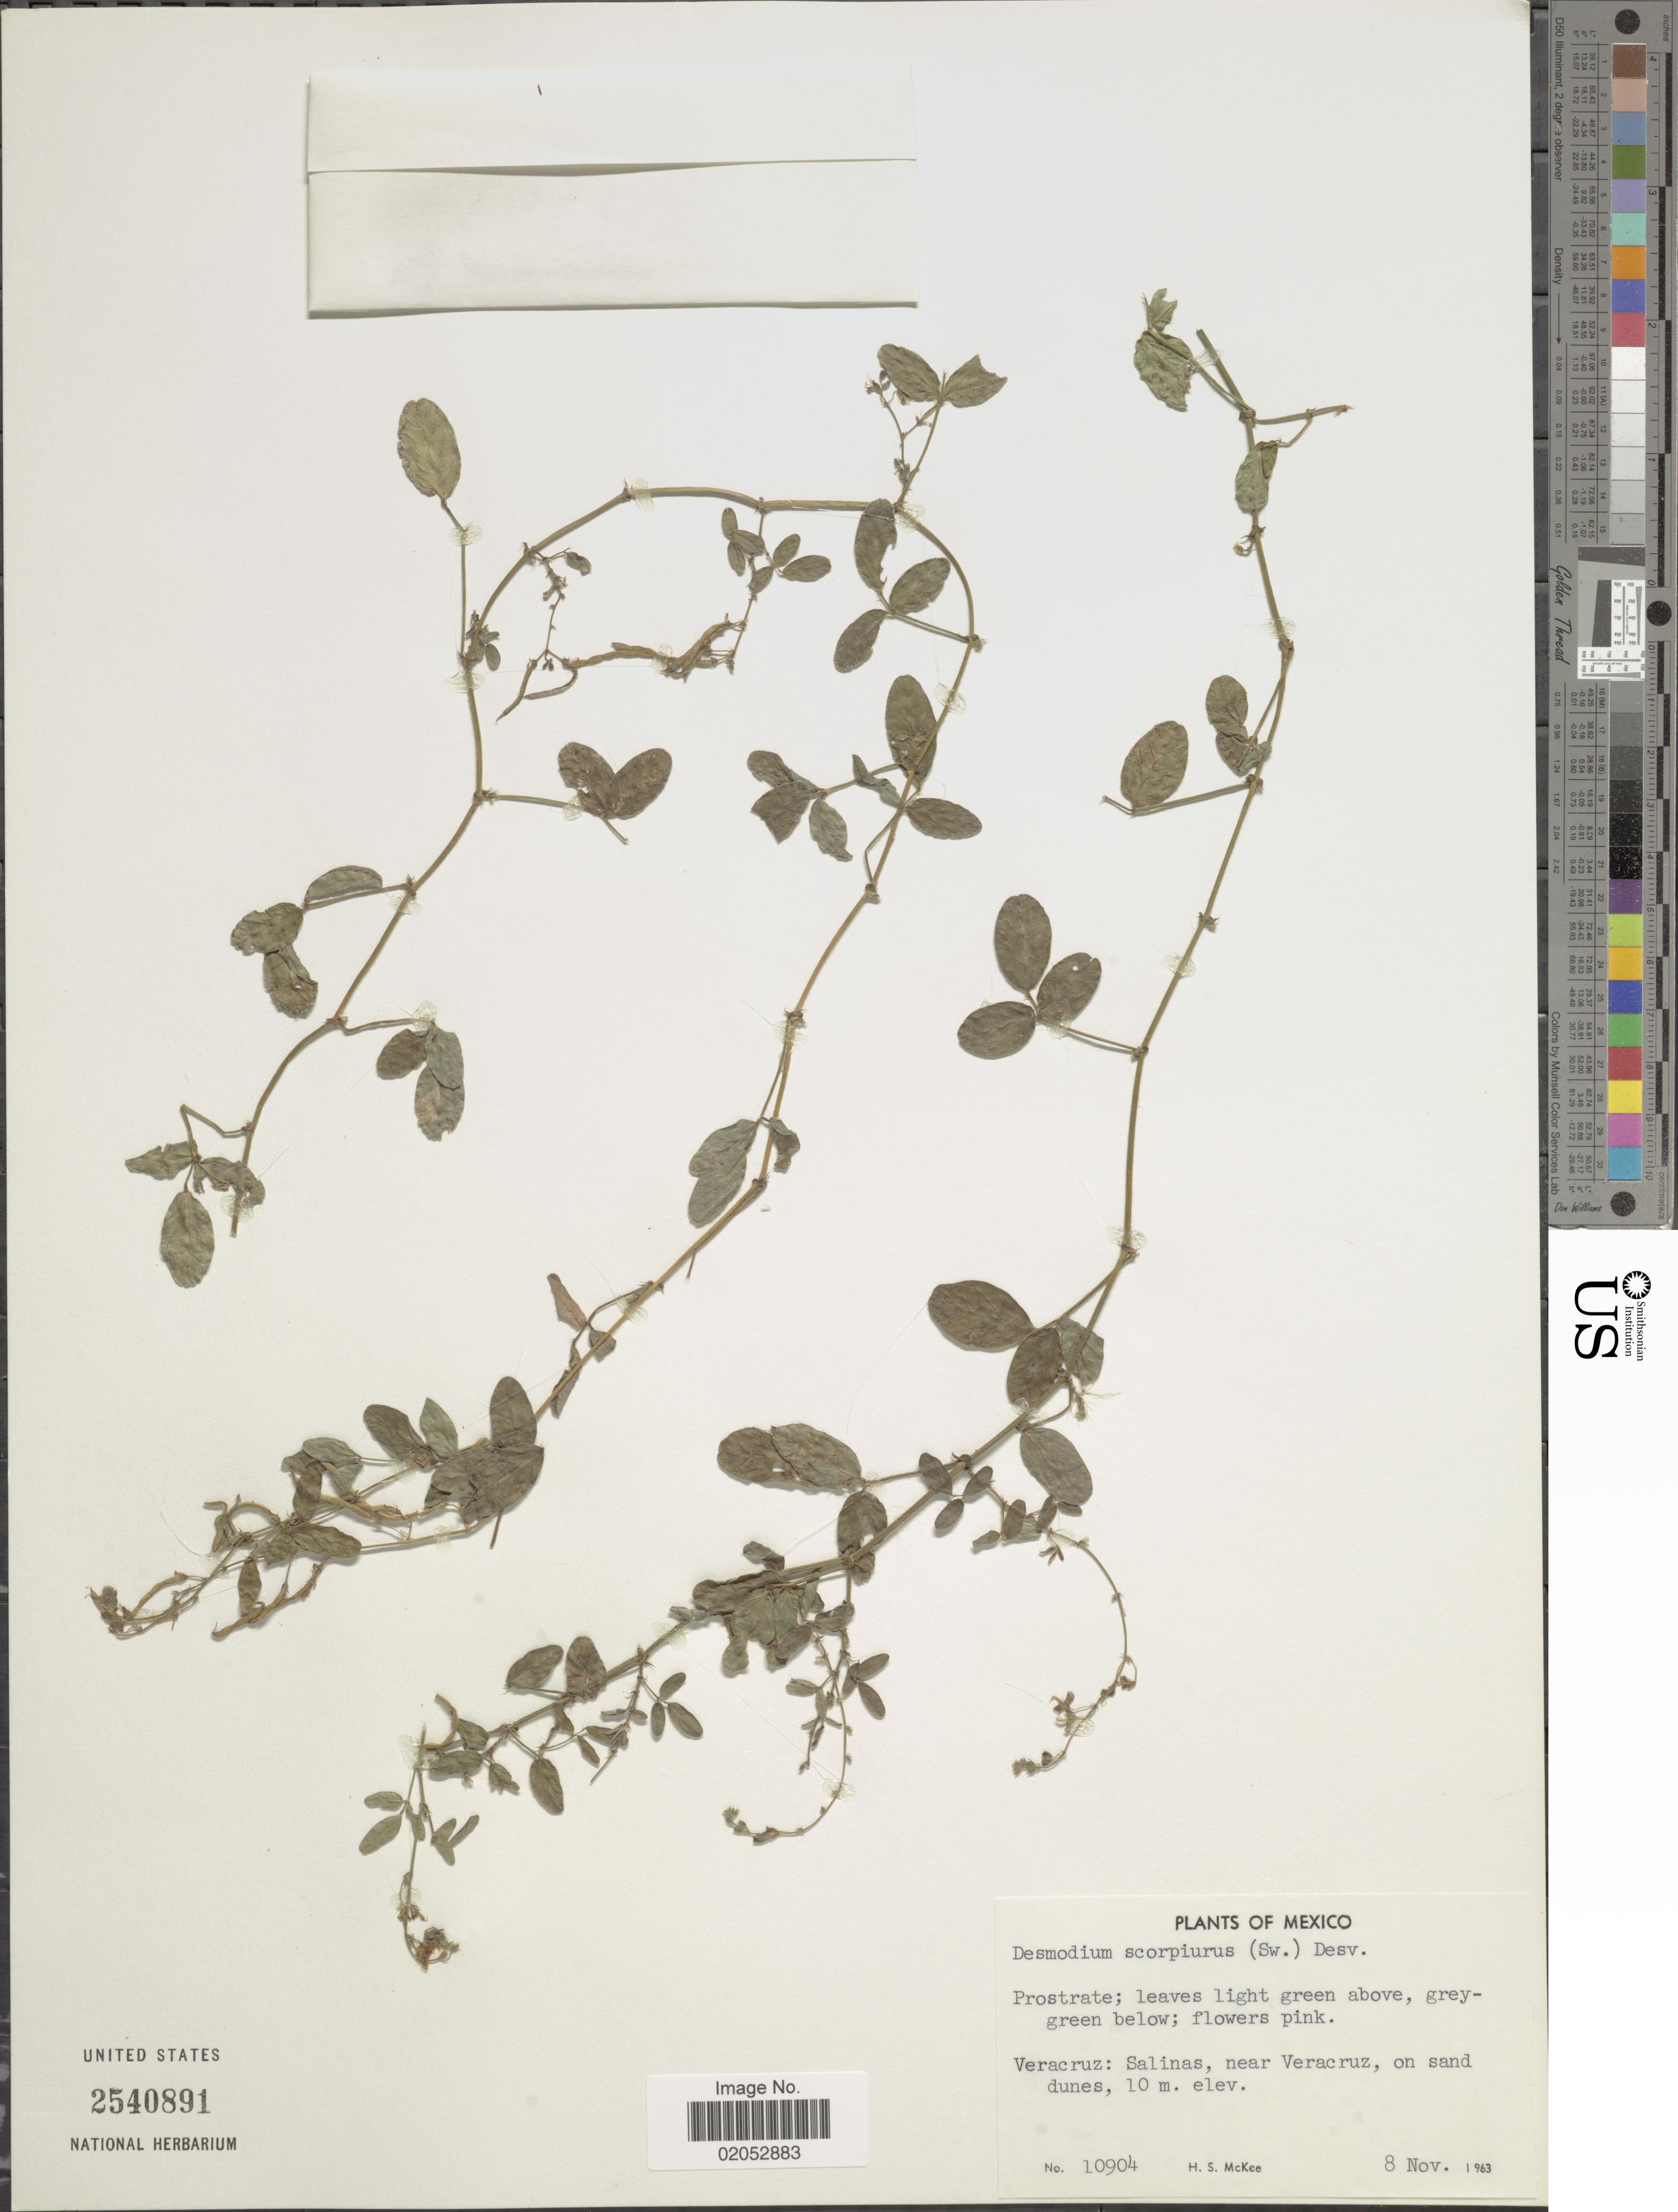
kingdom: Plantae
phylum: Tracheophyta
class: Magnoliopsida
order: Fabales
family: Fabaceae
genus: Desmodium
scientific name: Desmodium scorpiurus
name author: (Sw.) Desv. ex DC.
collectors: H. S. McKee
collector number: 10904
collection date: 1963-11-08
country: Mexico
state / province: Veracruz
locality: Salinas, near Veracruz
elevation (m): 10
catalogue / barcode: US 2540891